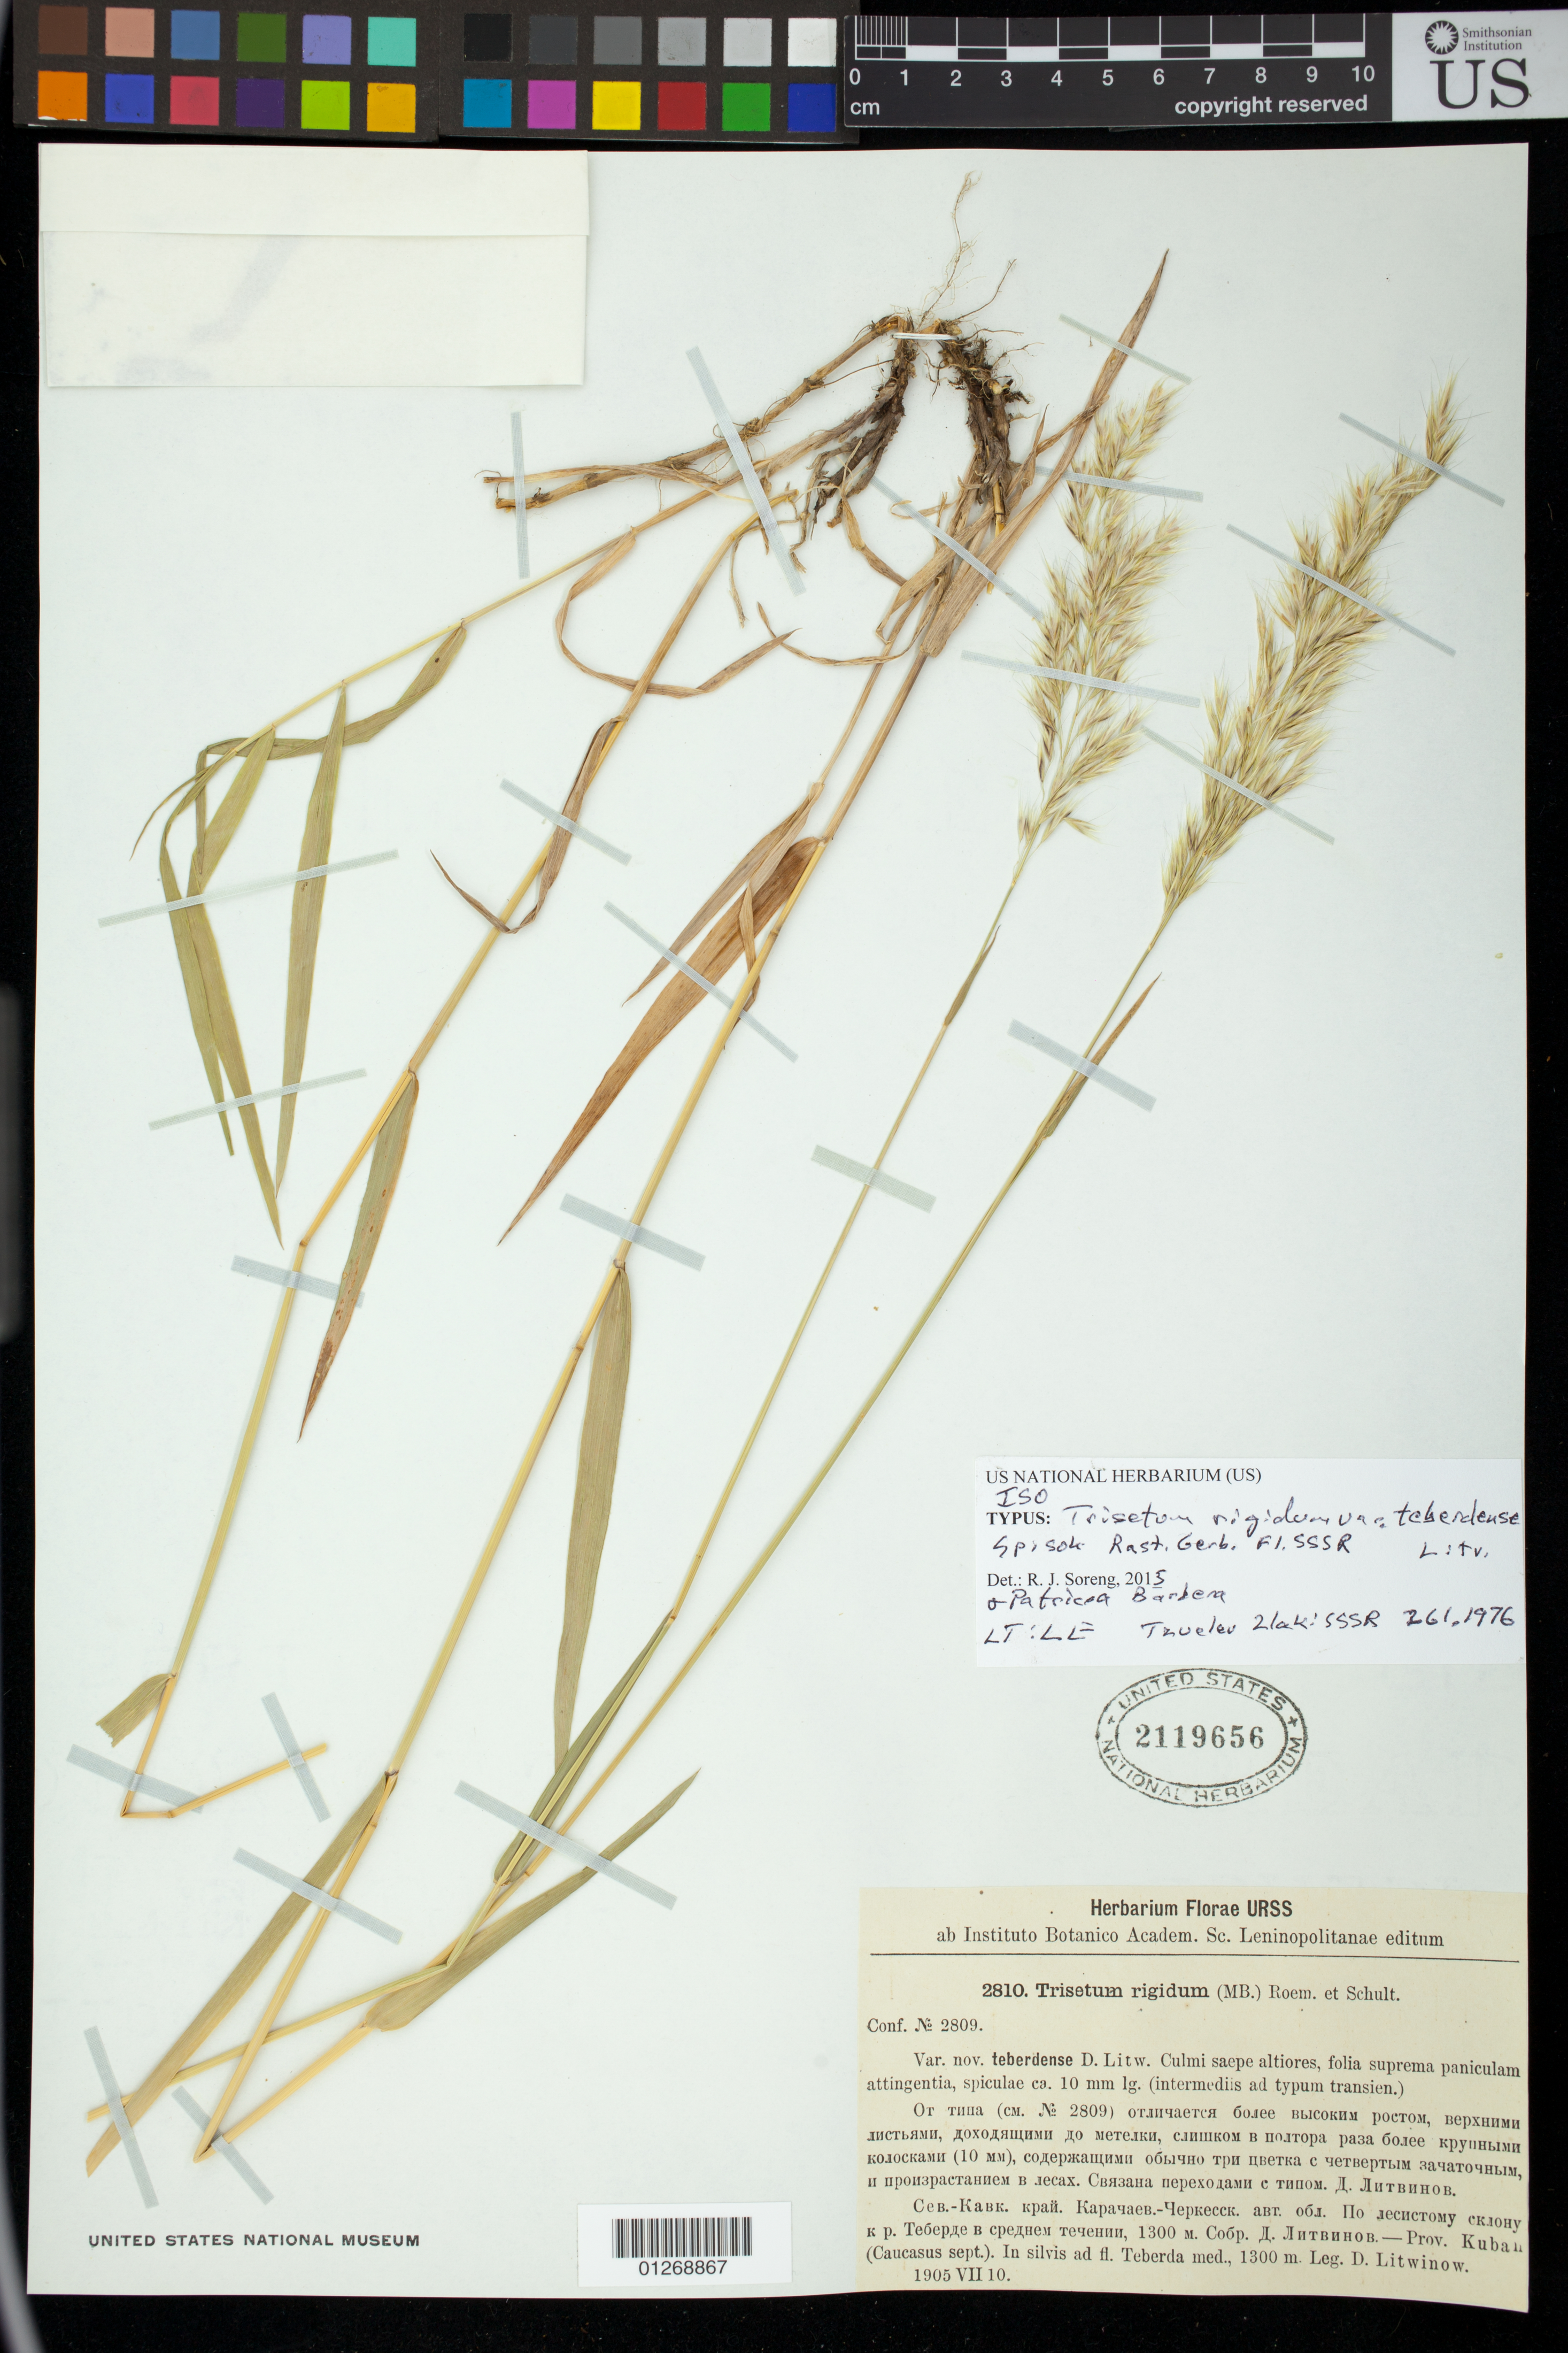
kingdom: Plantae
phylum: Tracheophyta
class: Liliopsida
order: Poales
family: Poaceae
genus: Trisetum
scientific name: Trisetum rigidum var. teberdense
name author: Litv.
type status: Type Collection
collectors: D. Litwinow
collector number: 2810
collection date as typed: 1905 VII 10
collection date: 1905-07-10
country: Russian Federation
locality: Prov. Kuban (Caucasus sept.). In silvis ad fl. Teberda med.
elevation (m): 1300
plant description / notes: Annotated as "isotype" by R.J. Soreng (2015, but with reference to lectotype). Original publication not seen; annotations on duplicates at other herbaria are variously "isotype" or "syntype". Label bears Latin description, and name may have been validly published earlier by distribution of exsiccatae.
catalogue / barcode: US 2119656